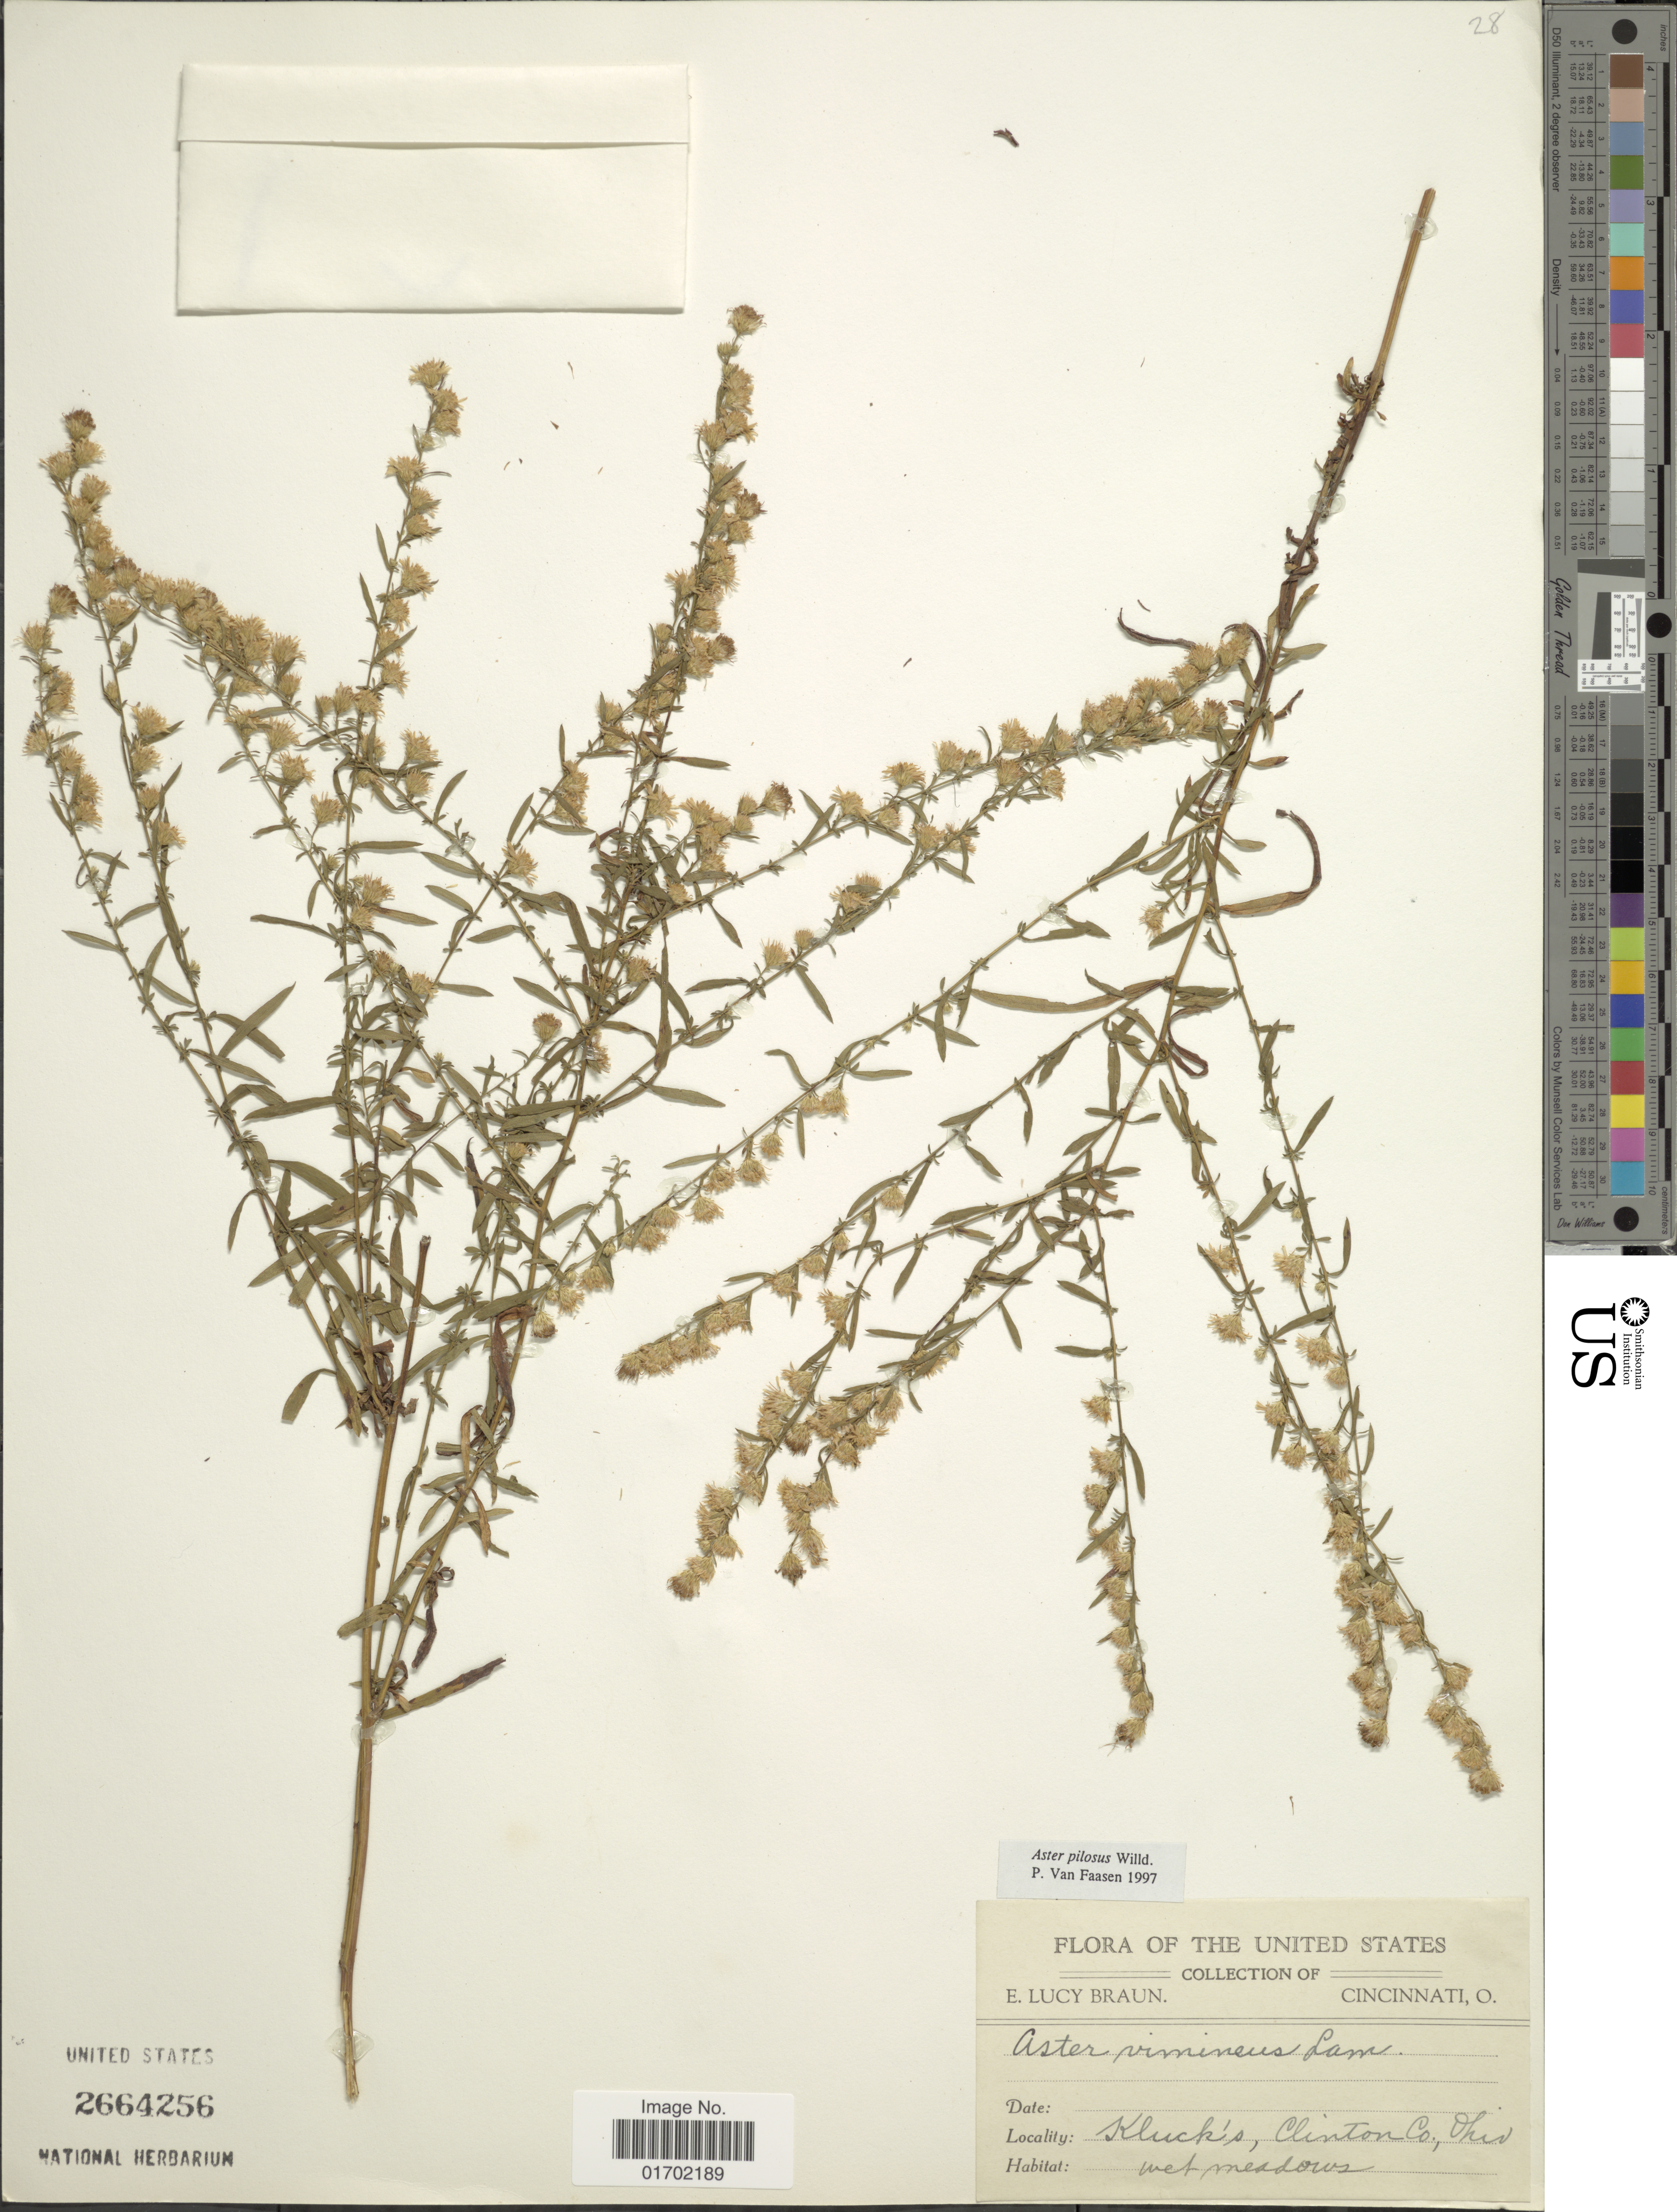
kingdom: Plantae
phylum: Tracheophyta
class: Magnoliopsida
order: Asterales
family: Asteraceae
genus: Symphyotrichum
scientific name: Symphyotrichum pilosum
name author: (Willd.) G.L. Nesom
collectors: E. L. Braun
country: United States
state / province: Ohio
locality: United States, Kluck's, Clinton Co.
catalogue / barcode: US 2664256